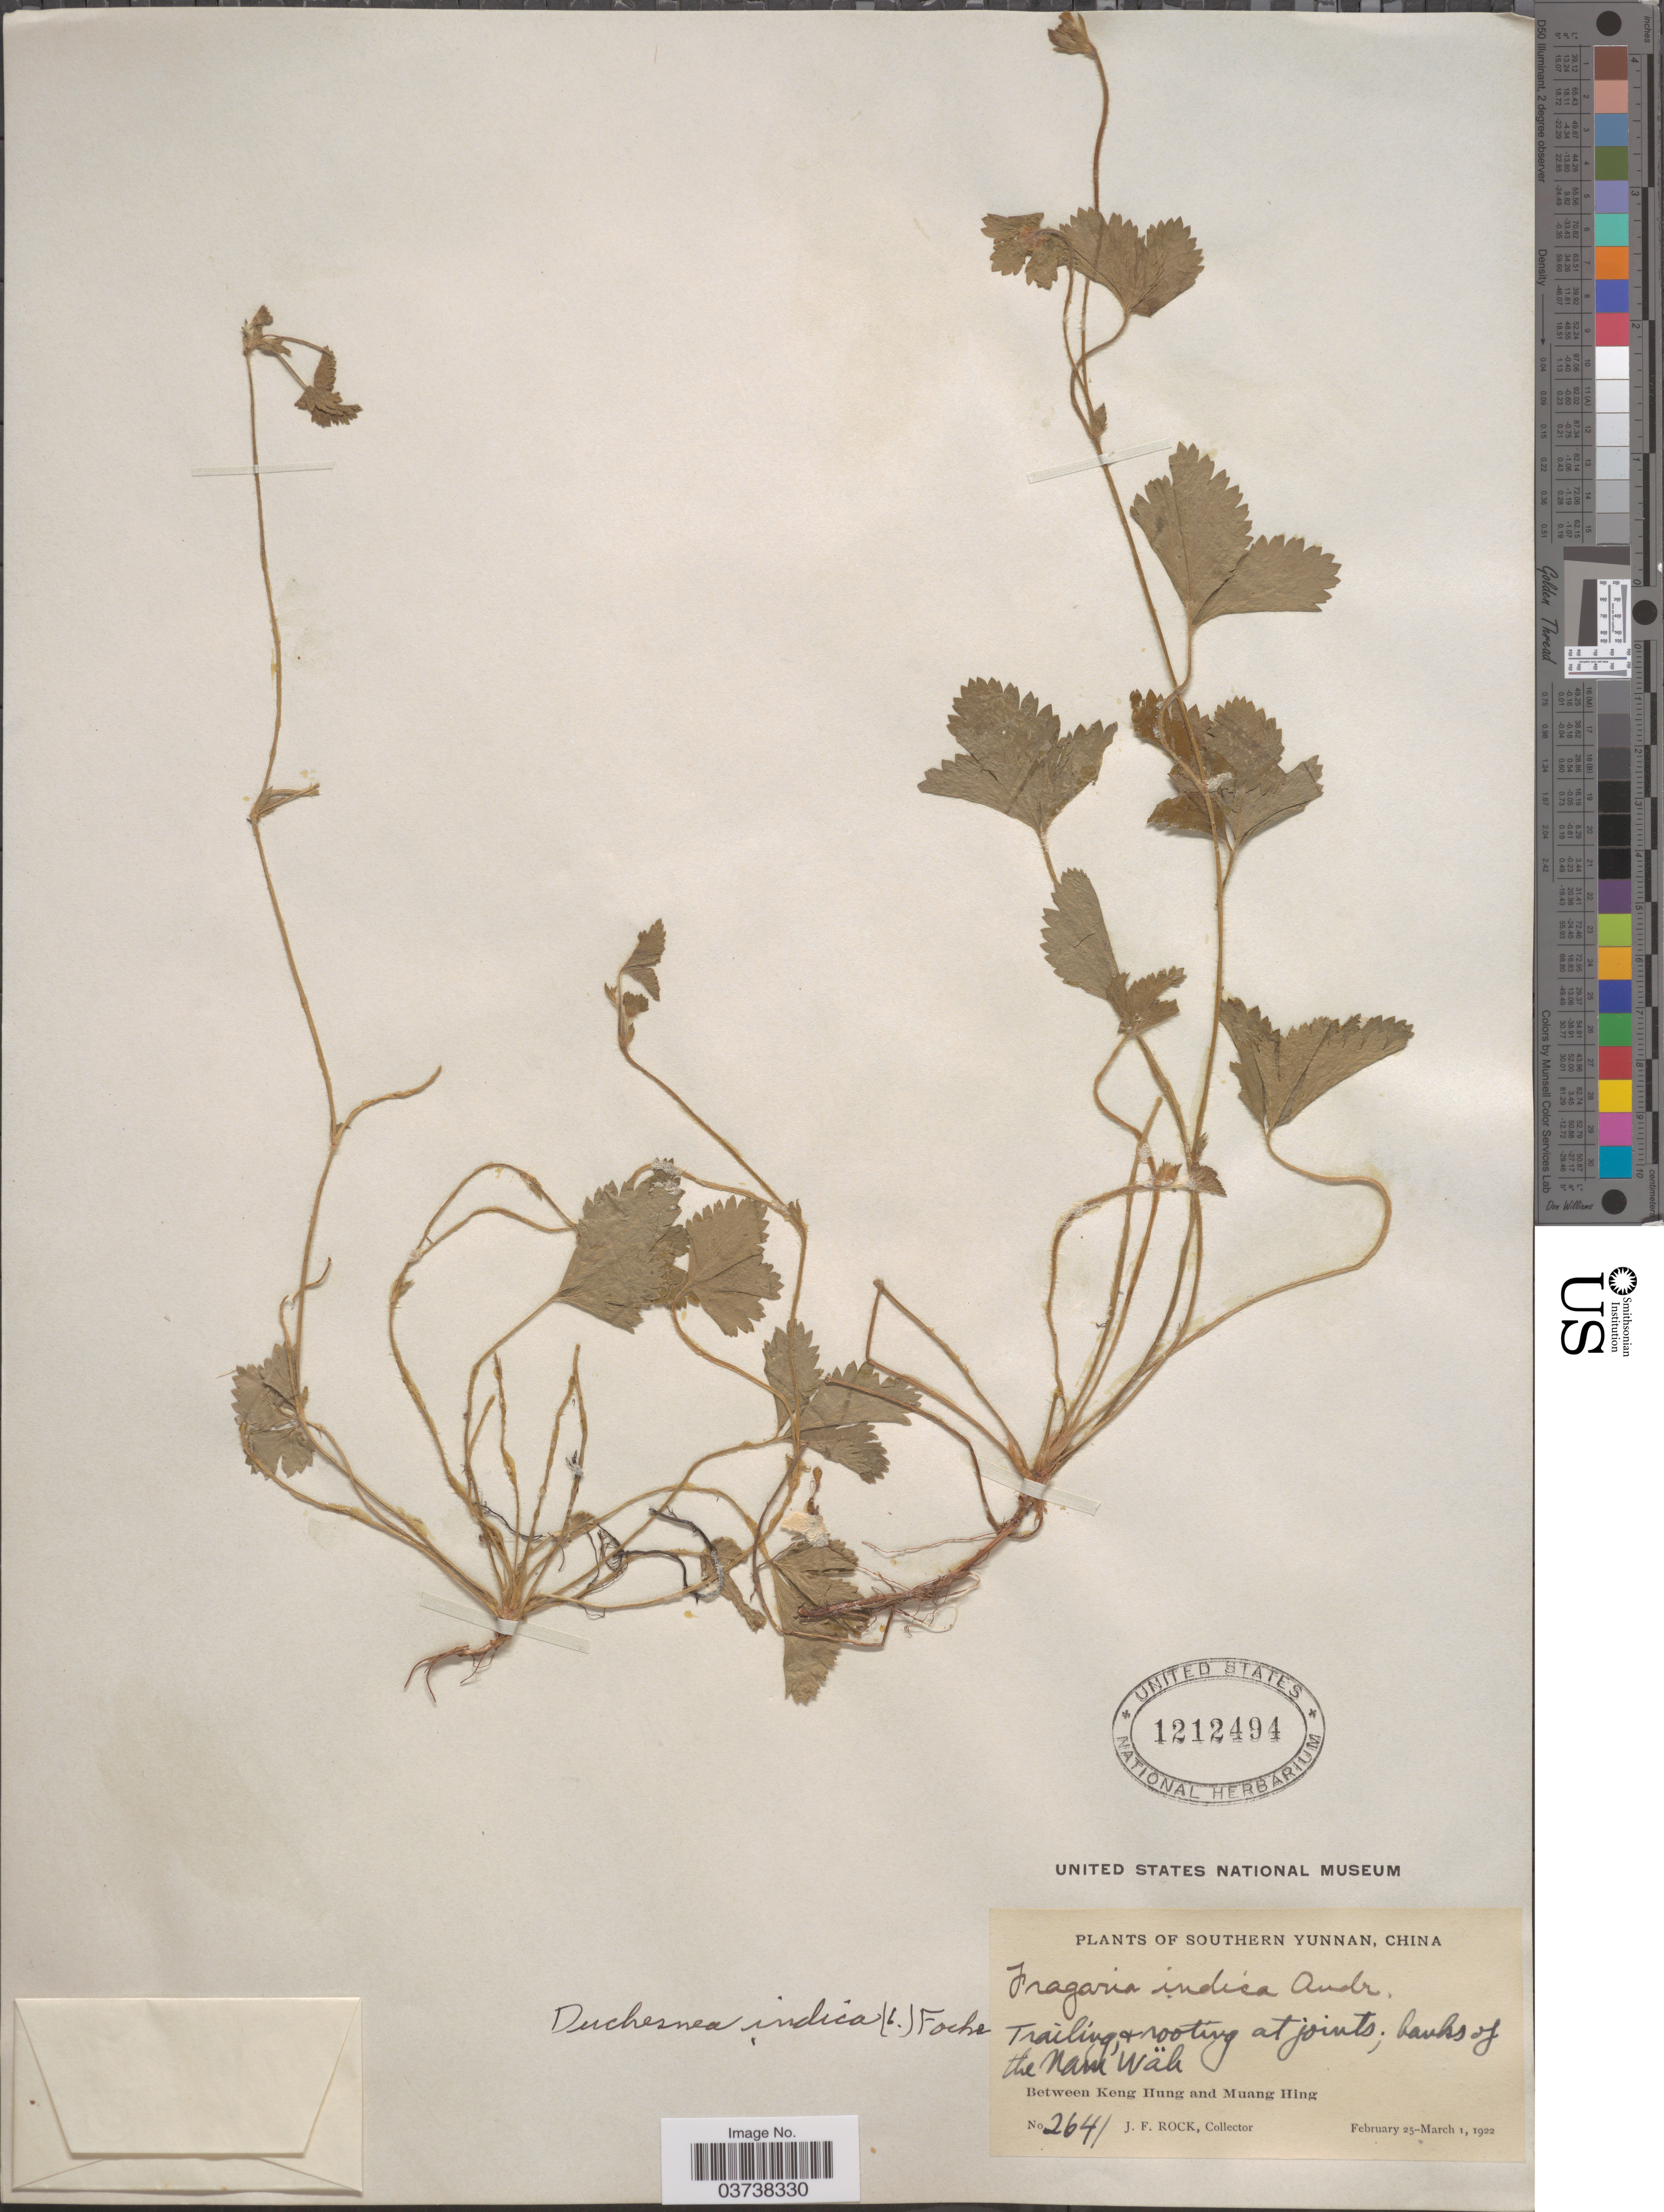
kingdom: Plantae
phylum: Tracheophyta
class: Magnoliopsida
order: Rosales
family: Rosaceae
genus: Potentilla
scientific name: Potentilla indica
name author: (Andrews) Th. Wolf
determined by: Strong, Mark T., (BOT), Smithsonian Institution - National Museum of Natural History (UNITED STATES)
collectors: J. Rock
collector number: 2641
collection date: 1922-02-25/1922-03-01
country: China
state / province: Yunnan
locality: Southern Yunnan. Trailing & rooting at joints; banks of the Nam Wäh. Between Keng Hung and Muang Hing.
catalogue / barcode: US 1212494